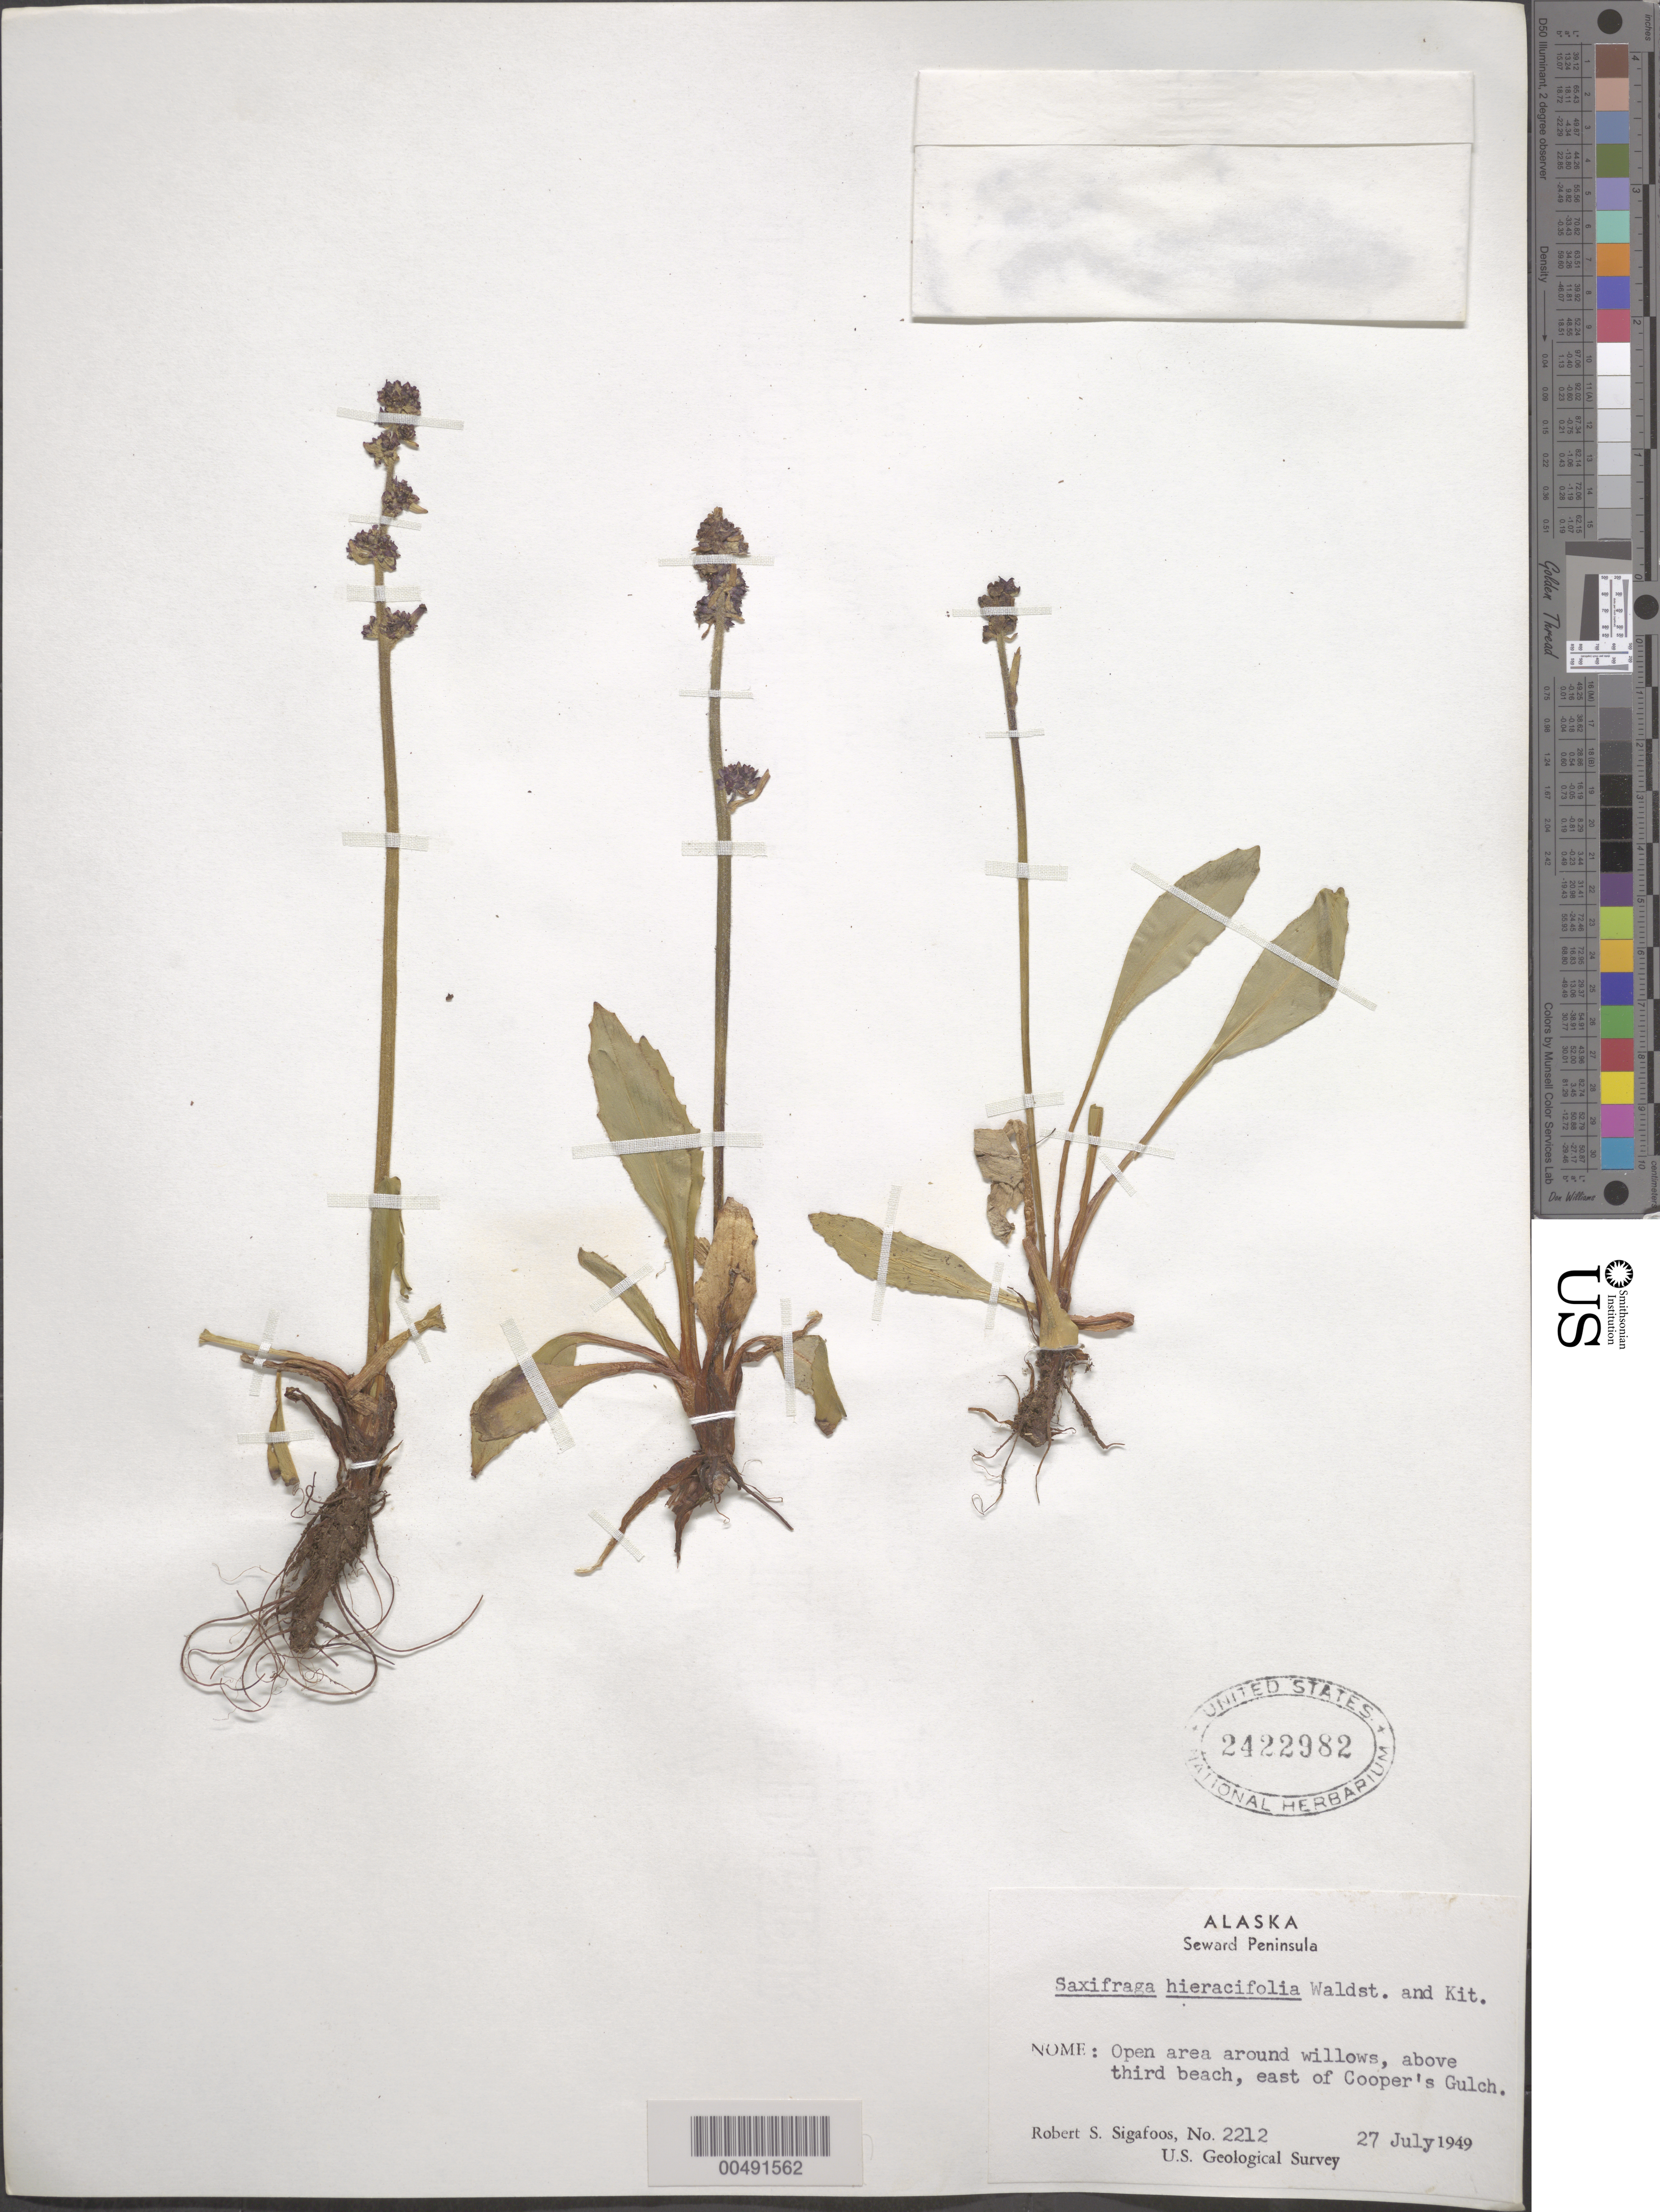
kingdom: Plantae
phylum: Tracheophyta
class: Magnoliopsida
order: Saxifragales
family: Saxifragaceae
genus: Micranthes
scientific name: Micranthes hieraciifolia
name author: (Waldst. & Kit. ex Willd.) Haw.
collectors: R. Sigafoos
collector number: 2212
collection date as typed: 27 Jul 1949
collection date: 1949-07-27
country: United States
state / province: Alaska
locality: Seward Peninsula, Nome, east of Cooper's Gulch, above third beach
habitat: open area around willows, above beach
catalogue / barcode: US 2422982